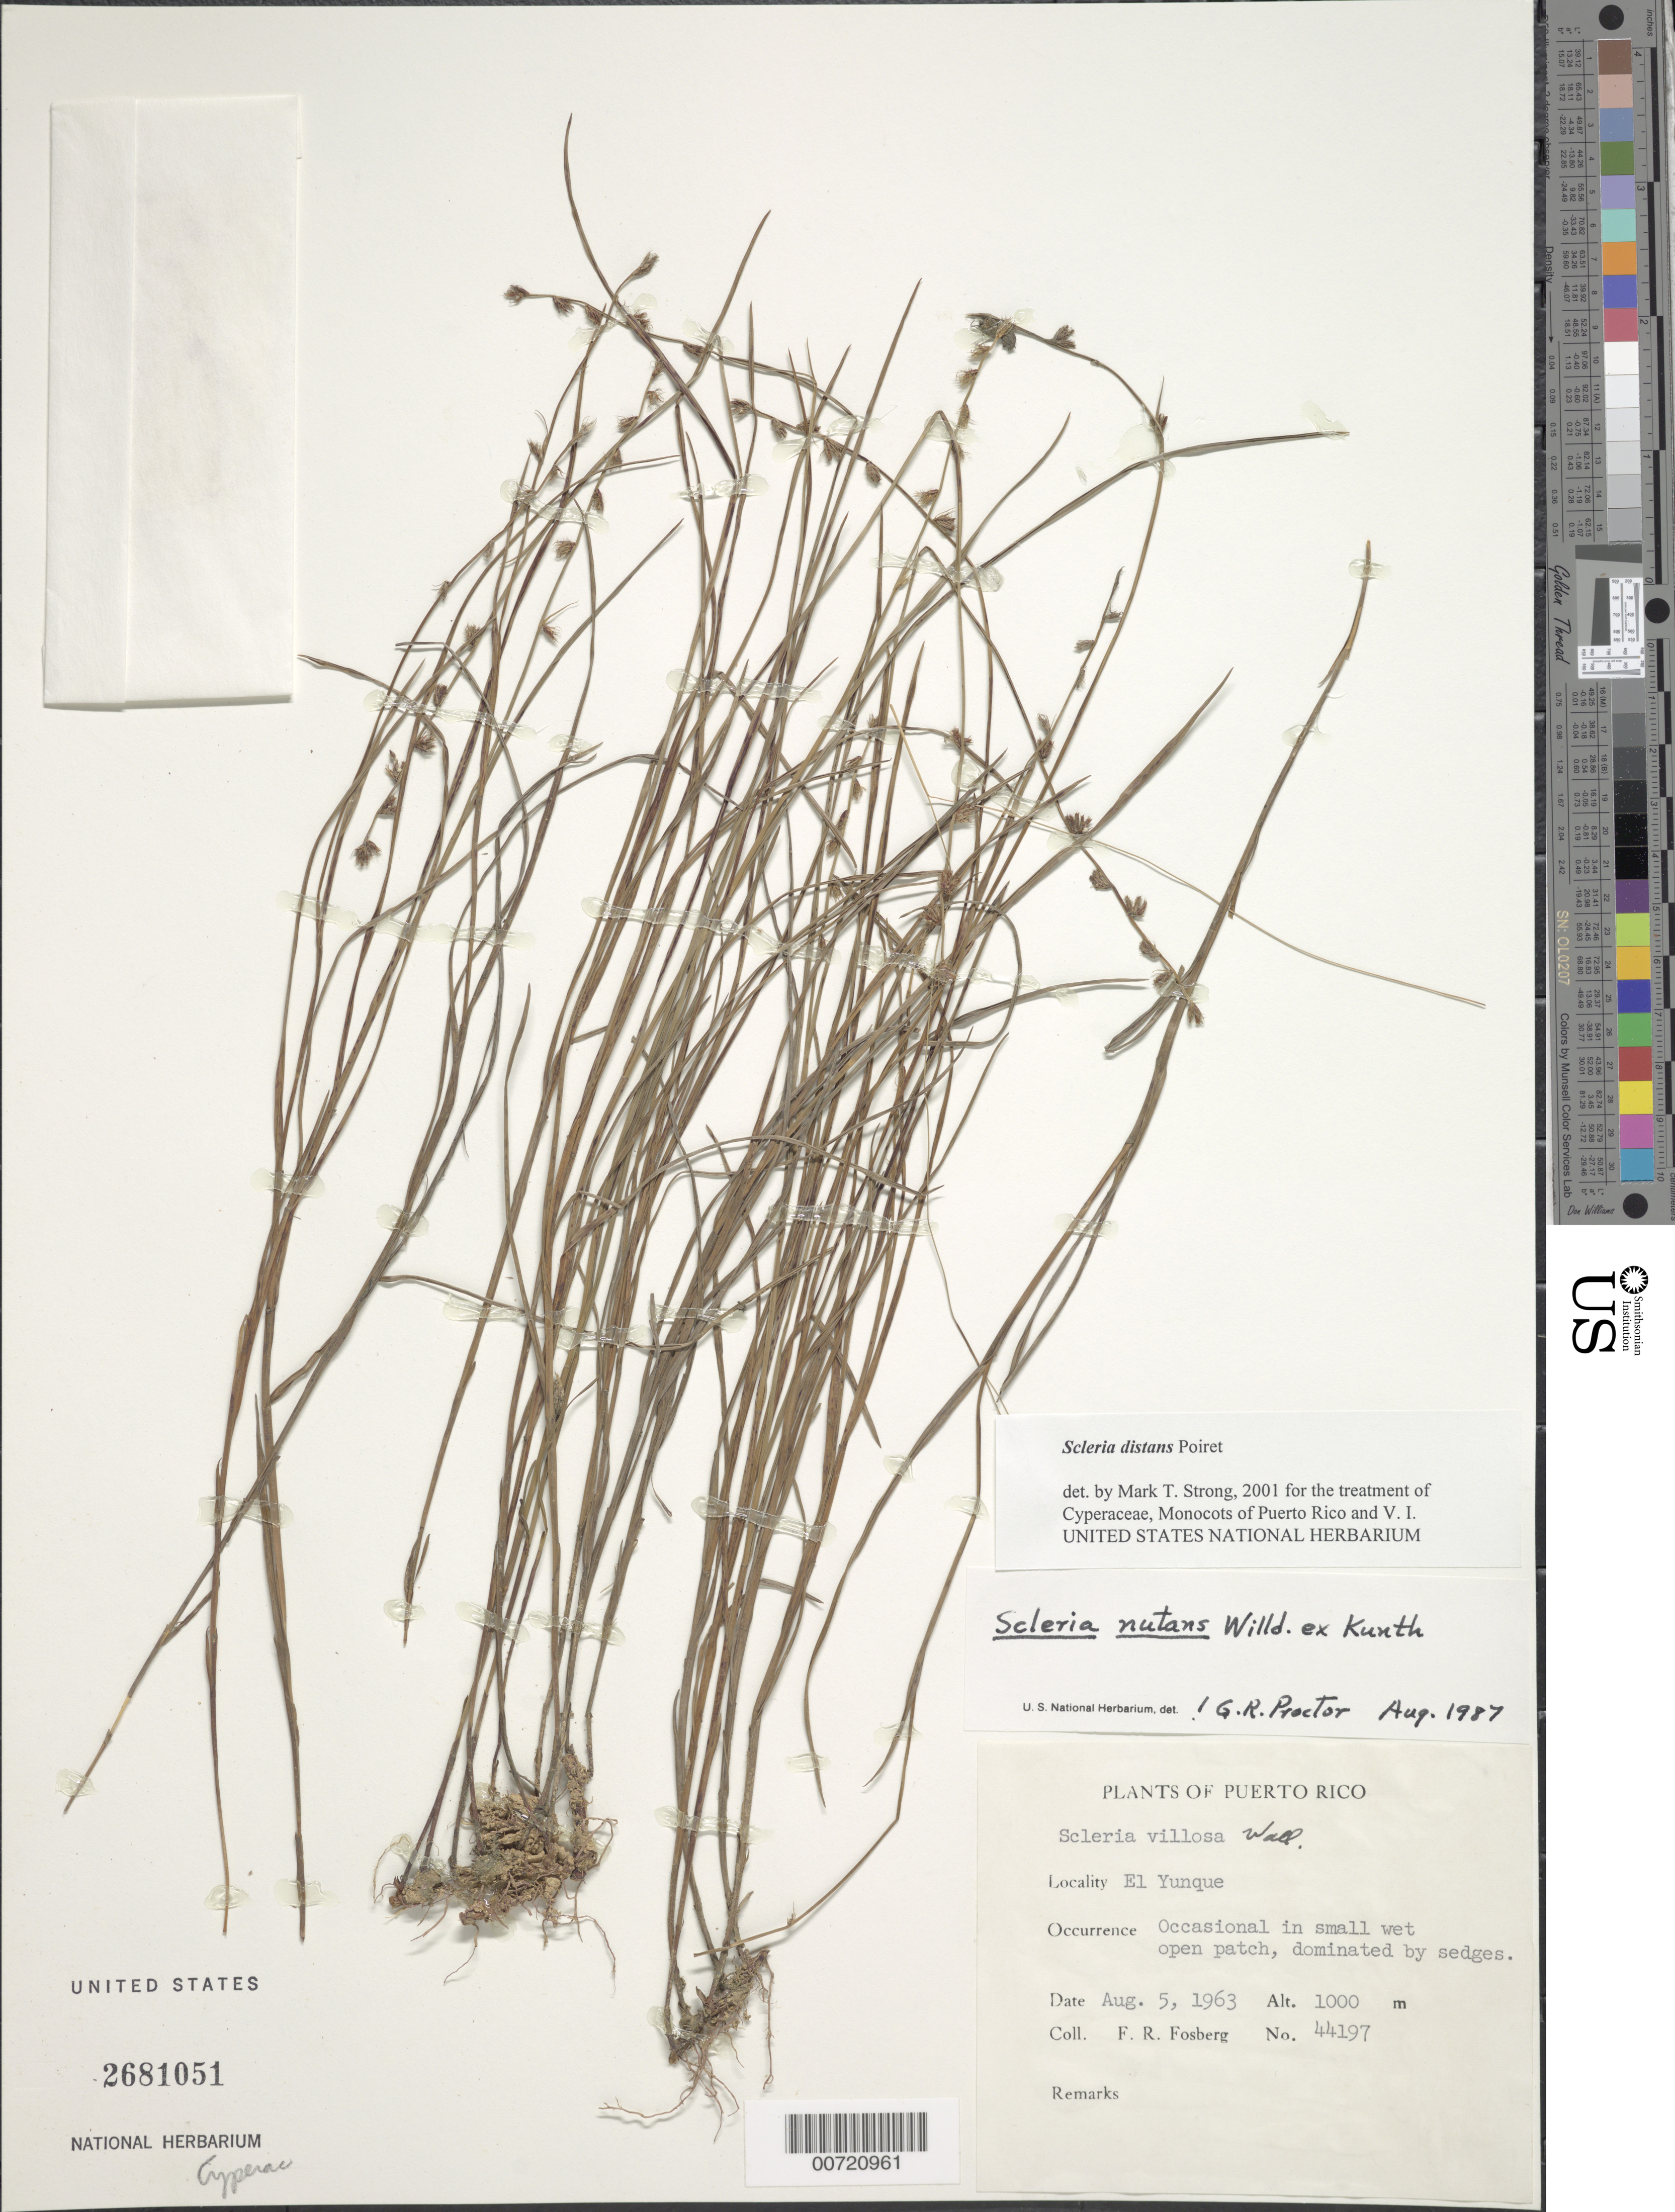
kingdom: Plantae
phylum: Tracheophyta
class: Liliopsida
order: Poales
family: Cyperaceae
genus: Scleria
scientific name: Scleria distans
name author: Poir.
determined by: Strong, M. T., (US), Smithsonian Institution - National Museum of Natural History (UNITED STATES)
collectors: F. R. Fosberg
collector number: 44197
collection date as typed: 05 Aug 1963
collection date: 1963-08-05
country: Puerto Rico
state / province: Río Grande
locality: El Yunque.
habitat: In small wet open patch.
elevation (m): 1000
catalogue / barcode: US 2681051